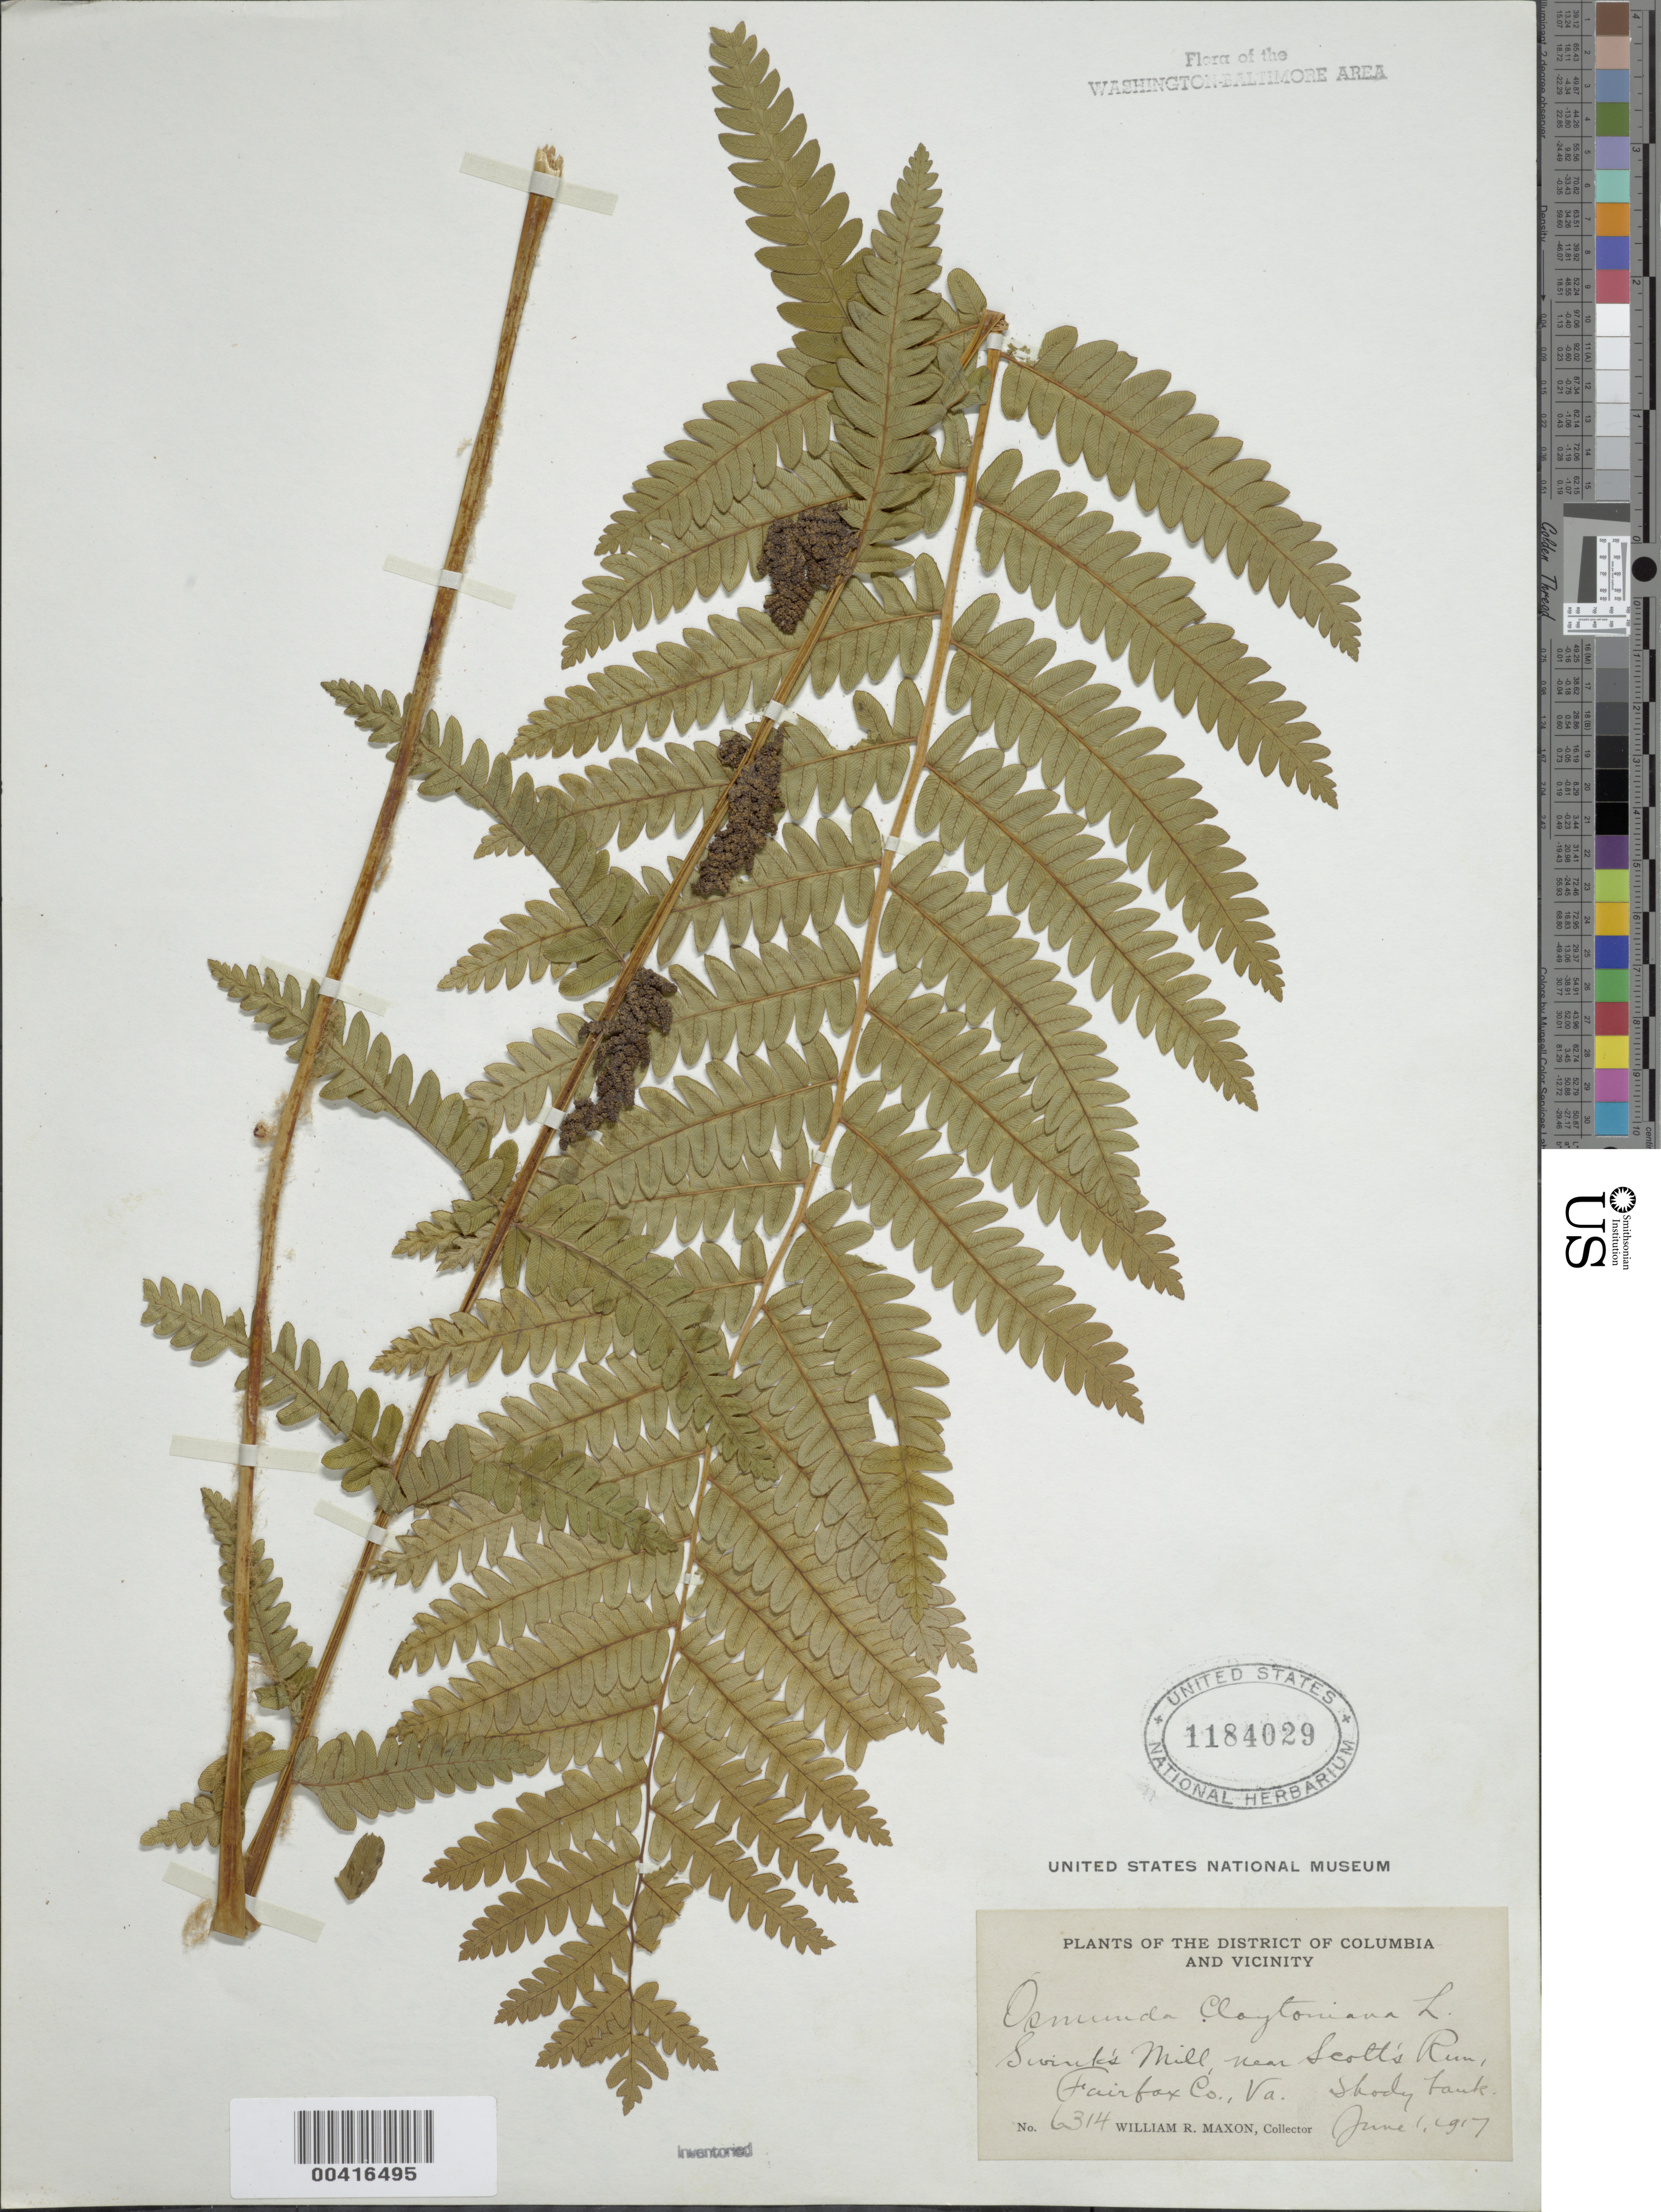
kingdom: Plantae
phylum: Tracheophyta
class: Polypodiopsida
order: Osmundales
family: Osmundaceae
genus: Osmunda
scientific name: Osmunda claytoniana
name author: (L.) Tagawa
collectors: W. R. Maxon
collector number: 6314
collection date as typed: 01 Jun 1917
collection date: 1917-06-01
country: United States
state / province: Virginia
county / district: Fairfax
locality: Swinks Mill, near Scotts Run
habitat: Shady bank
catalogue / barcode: US 1184029